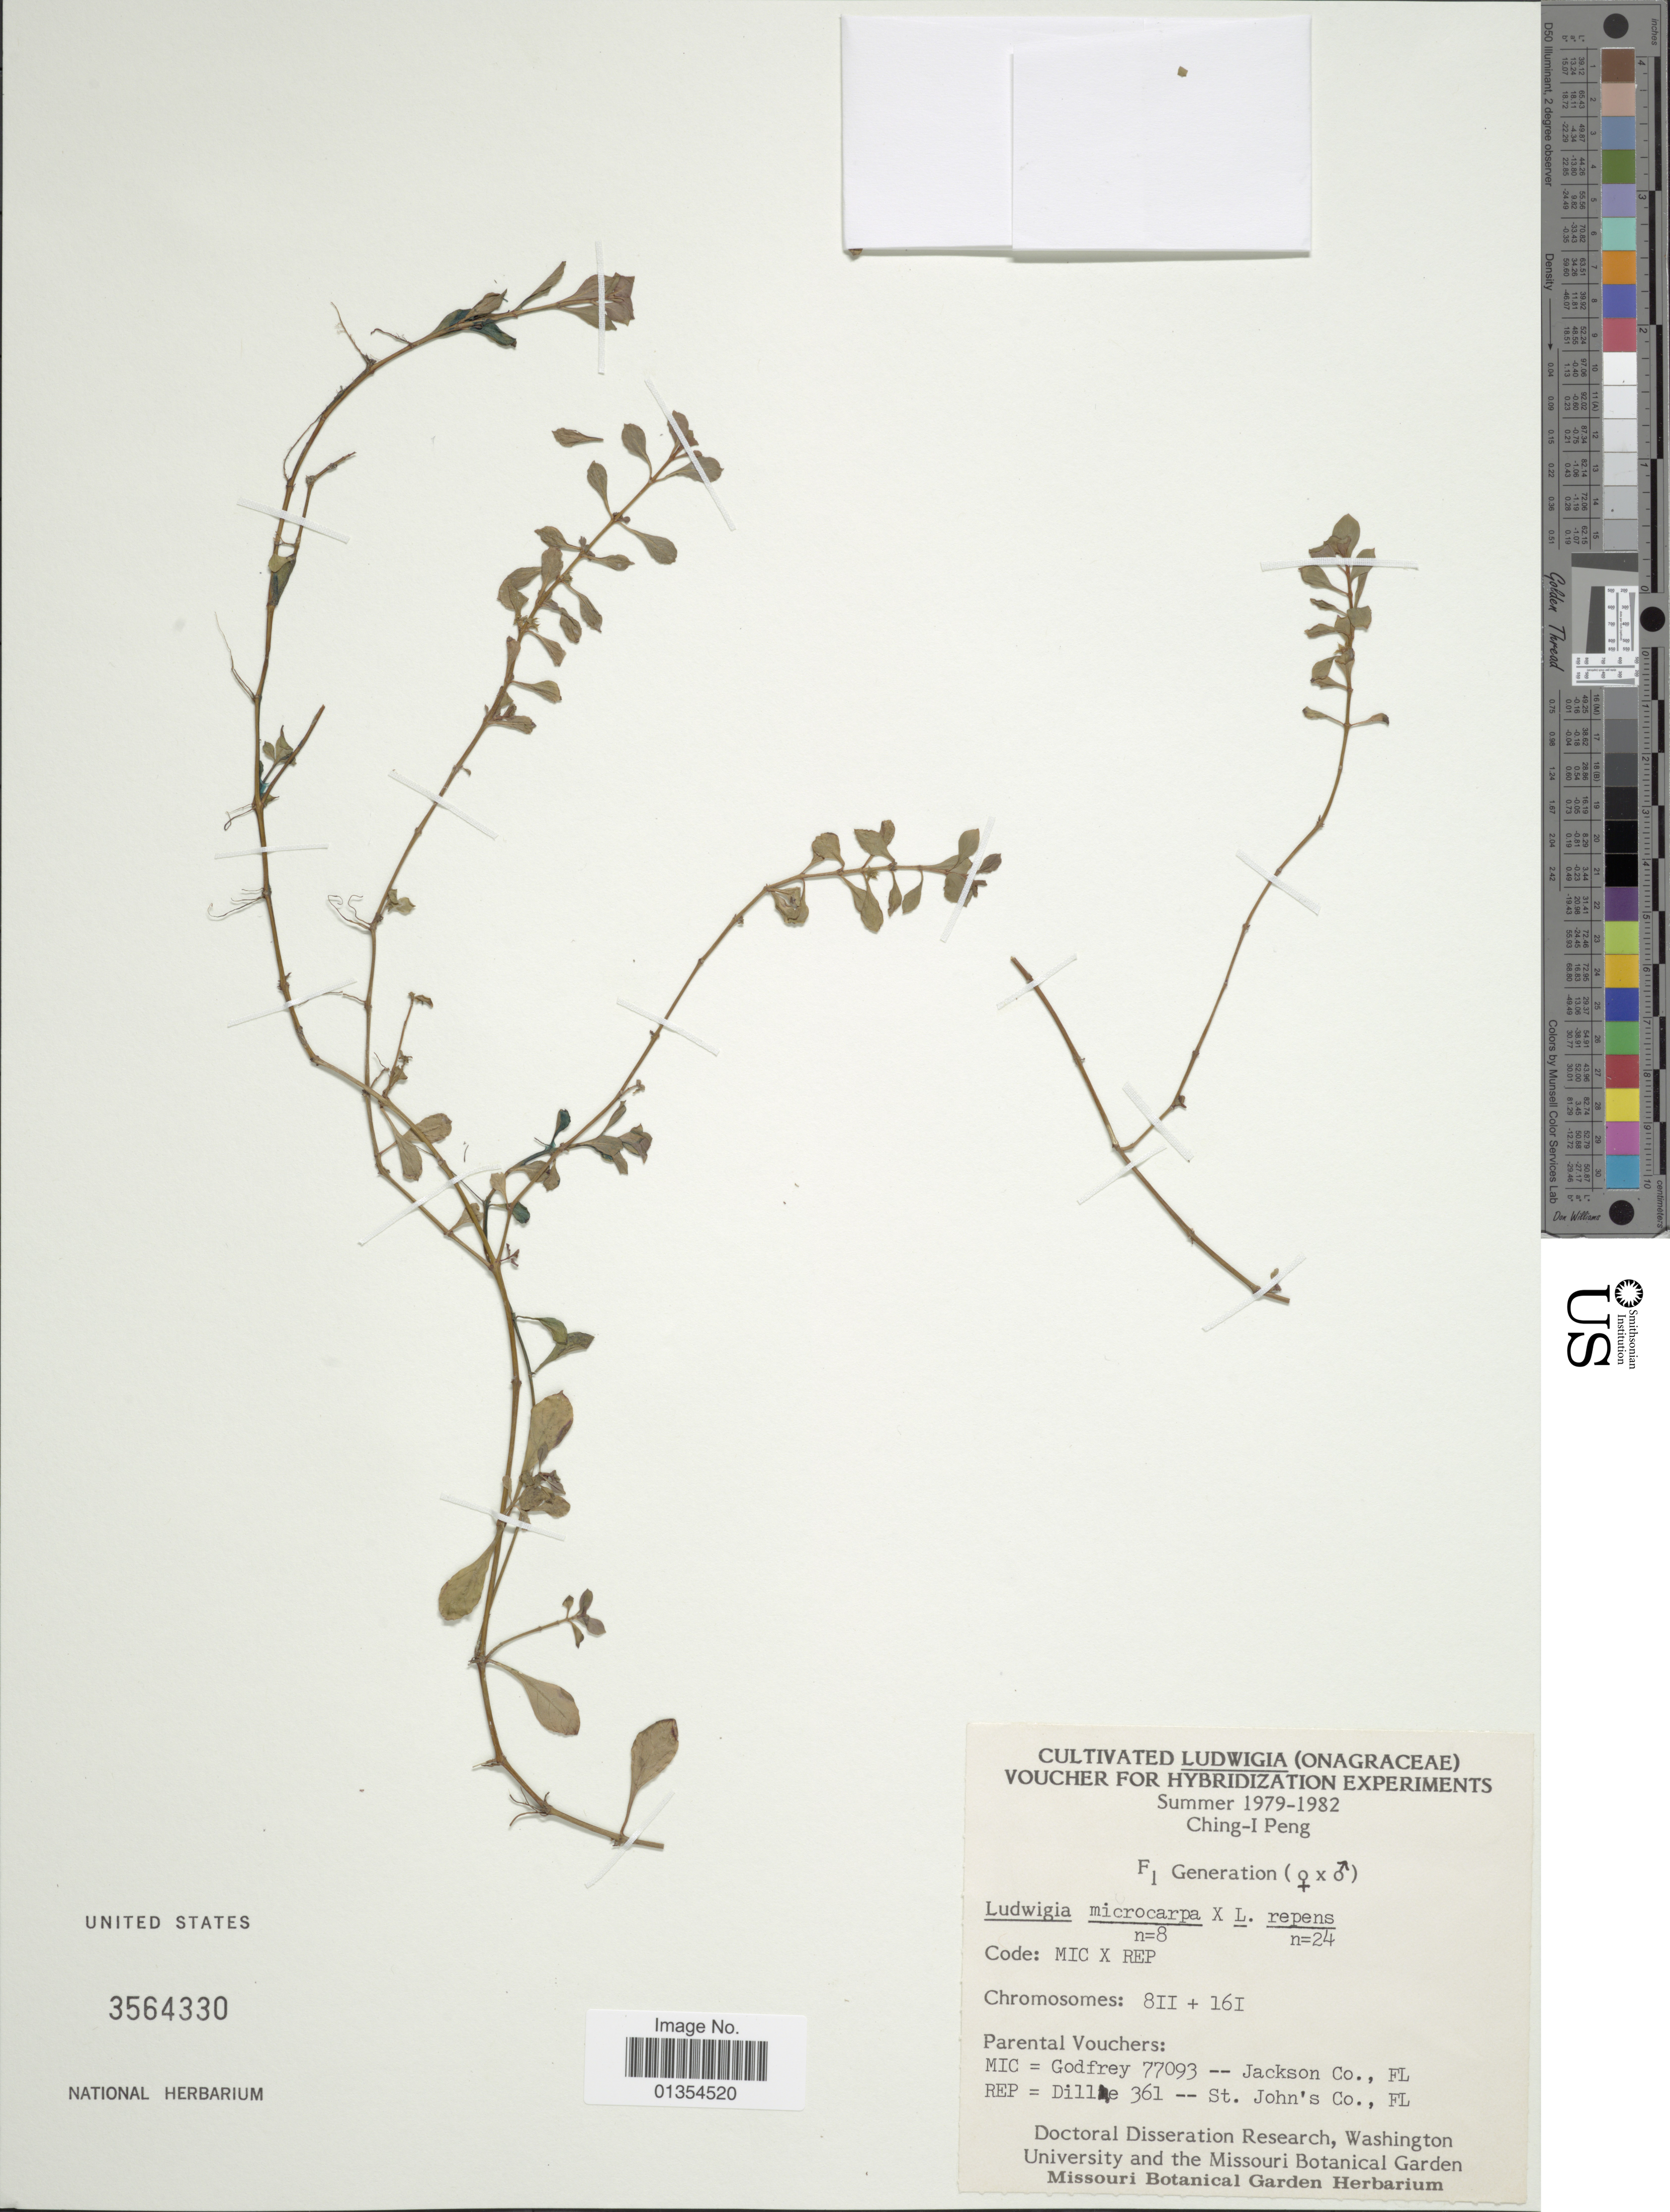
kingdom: Plantae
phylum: Tracheophyta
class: Magnoliopsida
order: Myrtales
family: Onagraceae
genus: Ludwigia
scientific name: Ludwigia microcarpa x L. repens J.R. Forst.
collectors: C.-I Peng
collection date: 1979/1981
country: United States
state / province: Missouri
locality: Missouri Botanical Garden Herbarium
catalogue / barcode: US 3564330